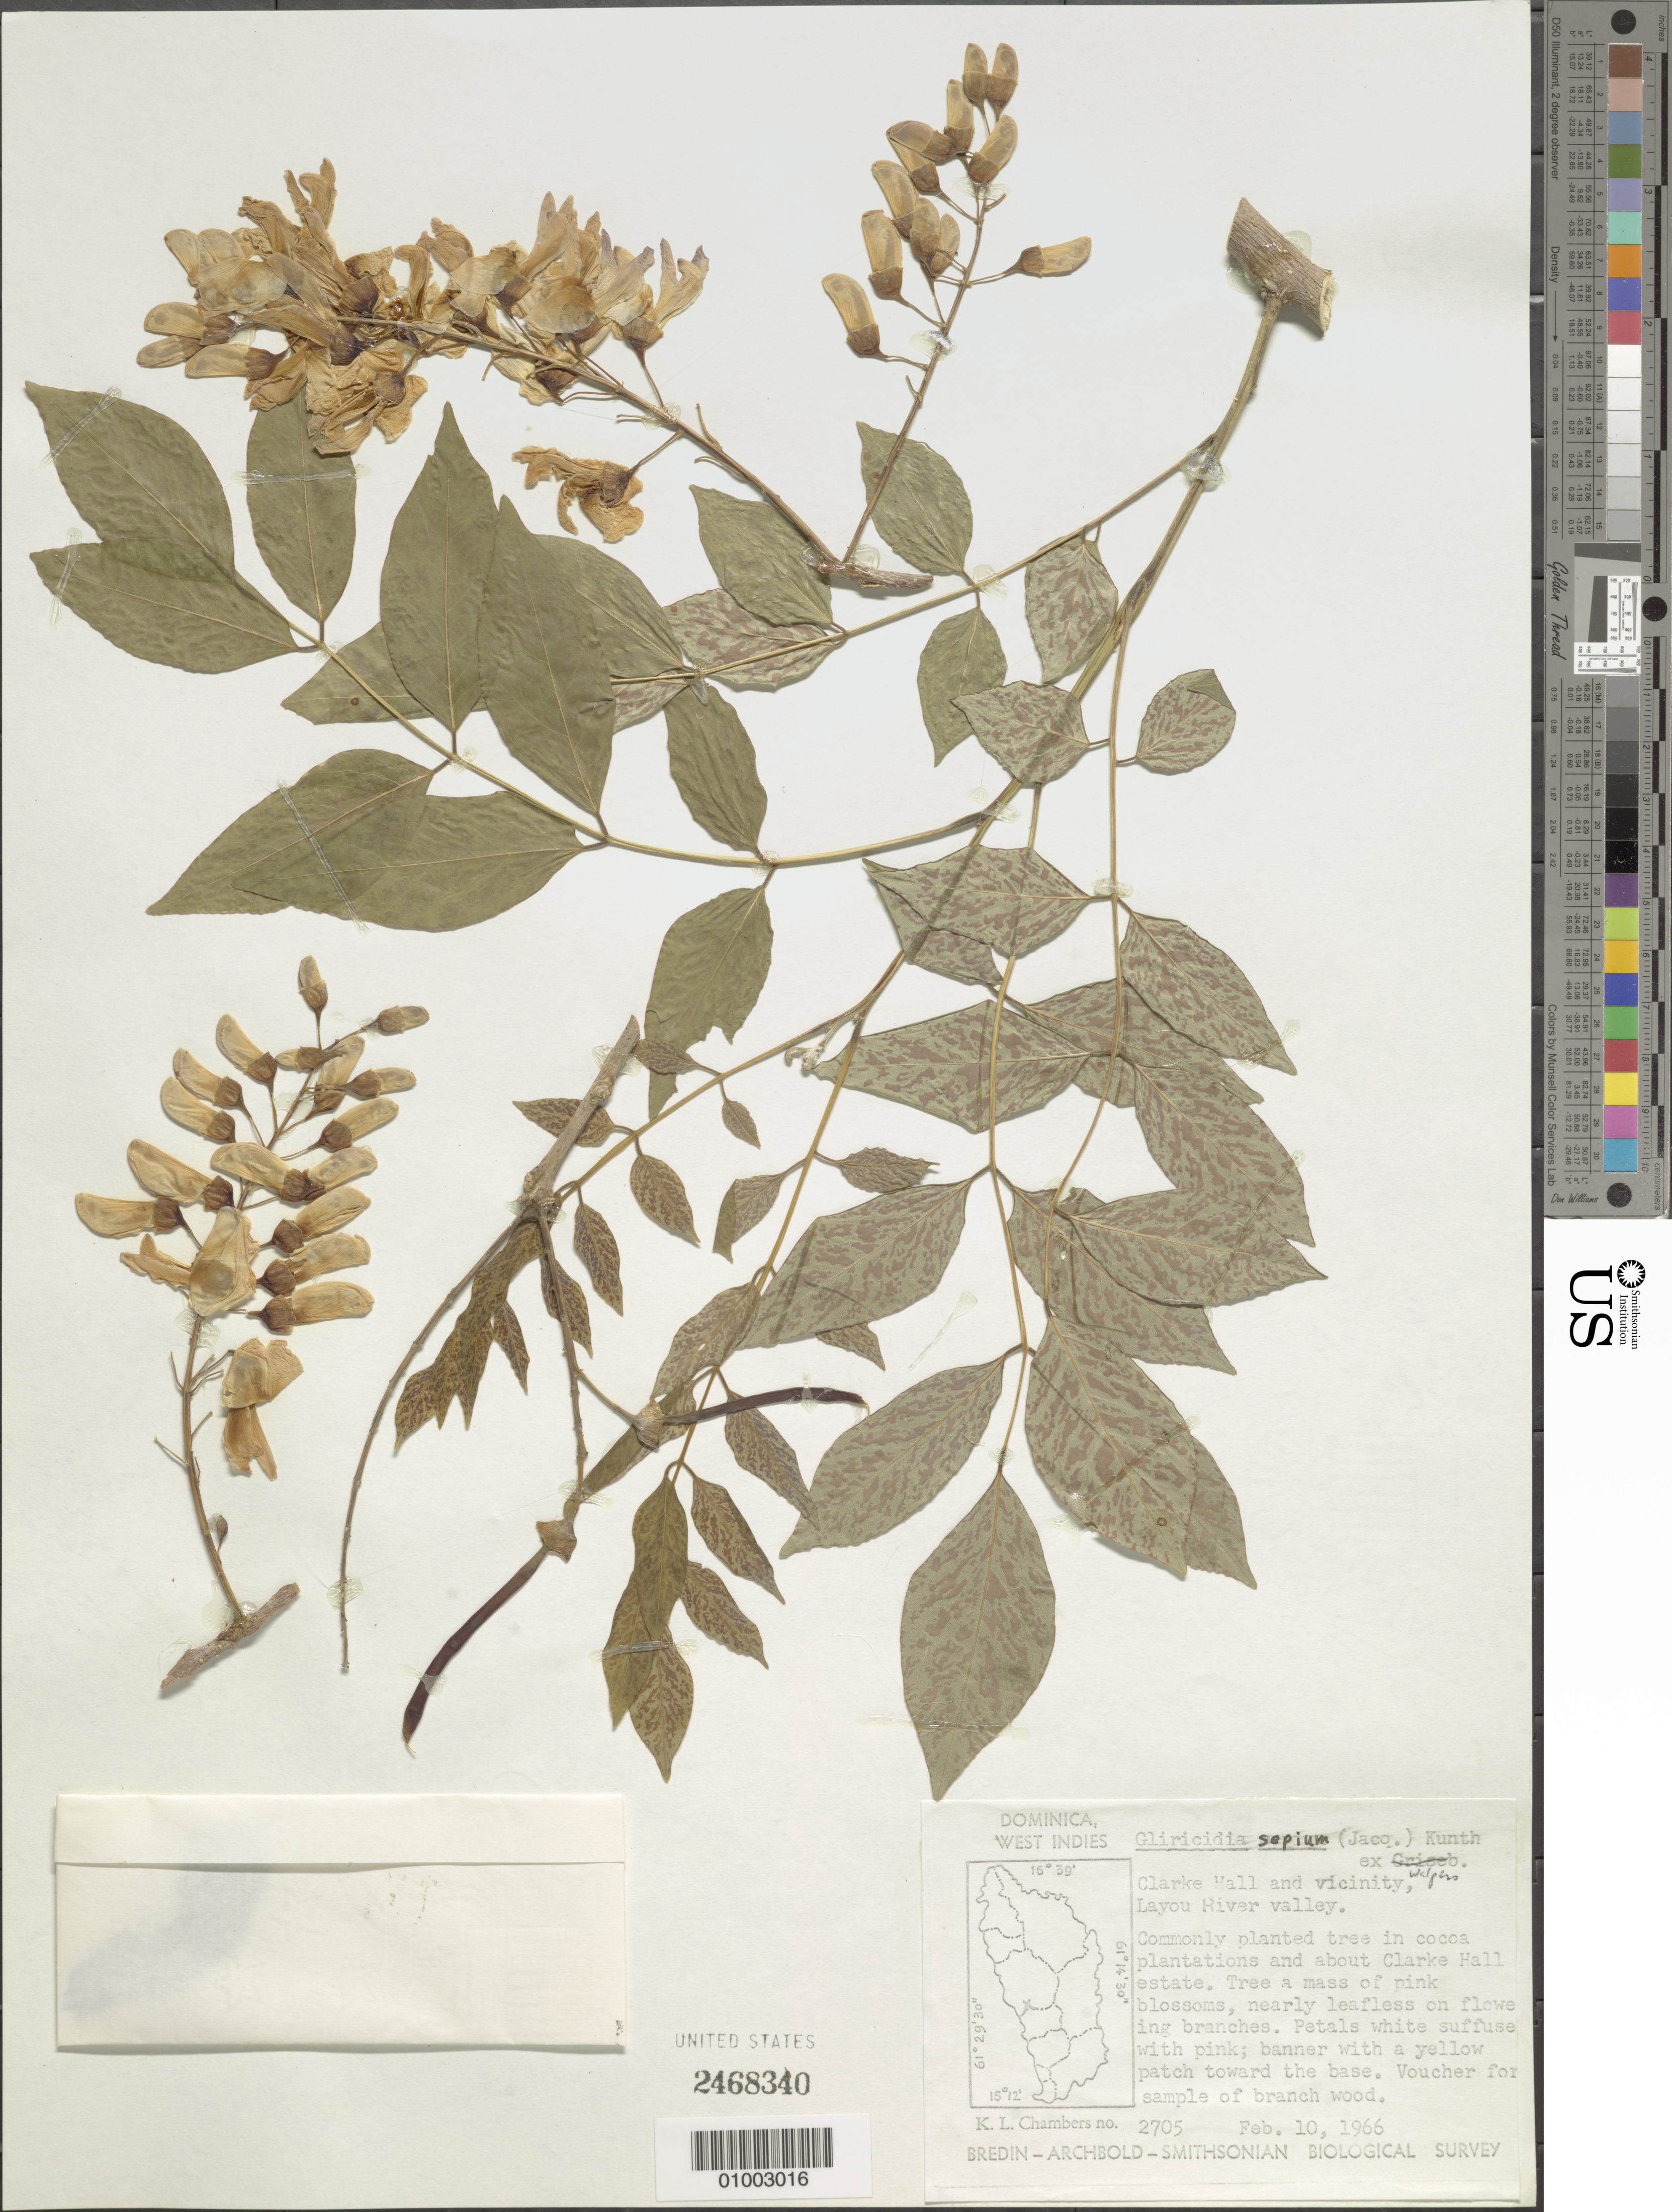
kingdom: Plantae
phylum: Tracheophyta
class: Magnoliopsida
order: Fabales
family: Fabaceae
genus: Gliricidia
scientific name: Gliricidia sepium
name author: (Jacq.) Kunth ex Walp.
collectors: K. L. Chambers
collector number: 2705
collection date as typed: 10 Feb 1966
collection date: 1966-02-10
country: Dominica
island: Dominica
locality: Clarke Hall and vicinity, Layou River Valley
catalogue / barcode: US 2468340